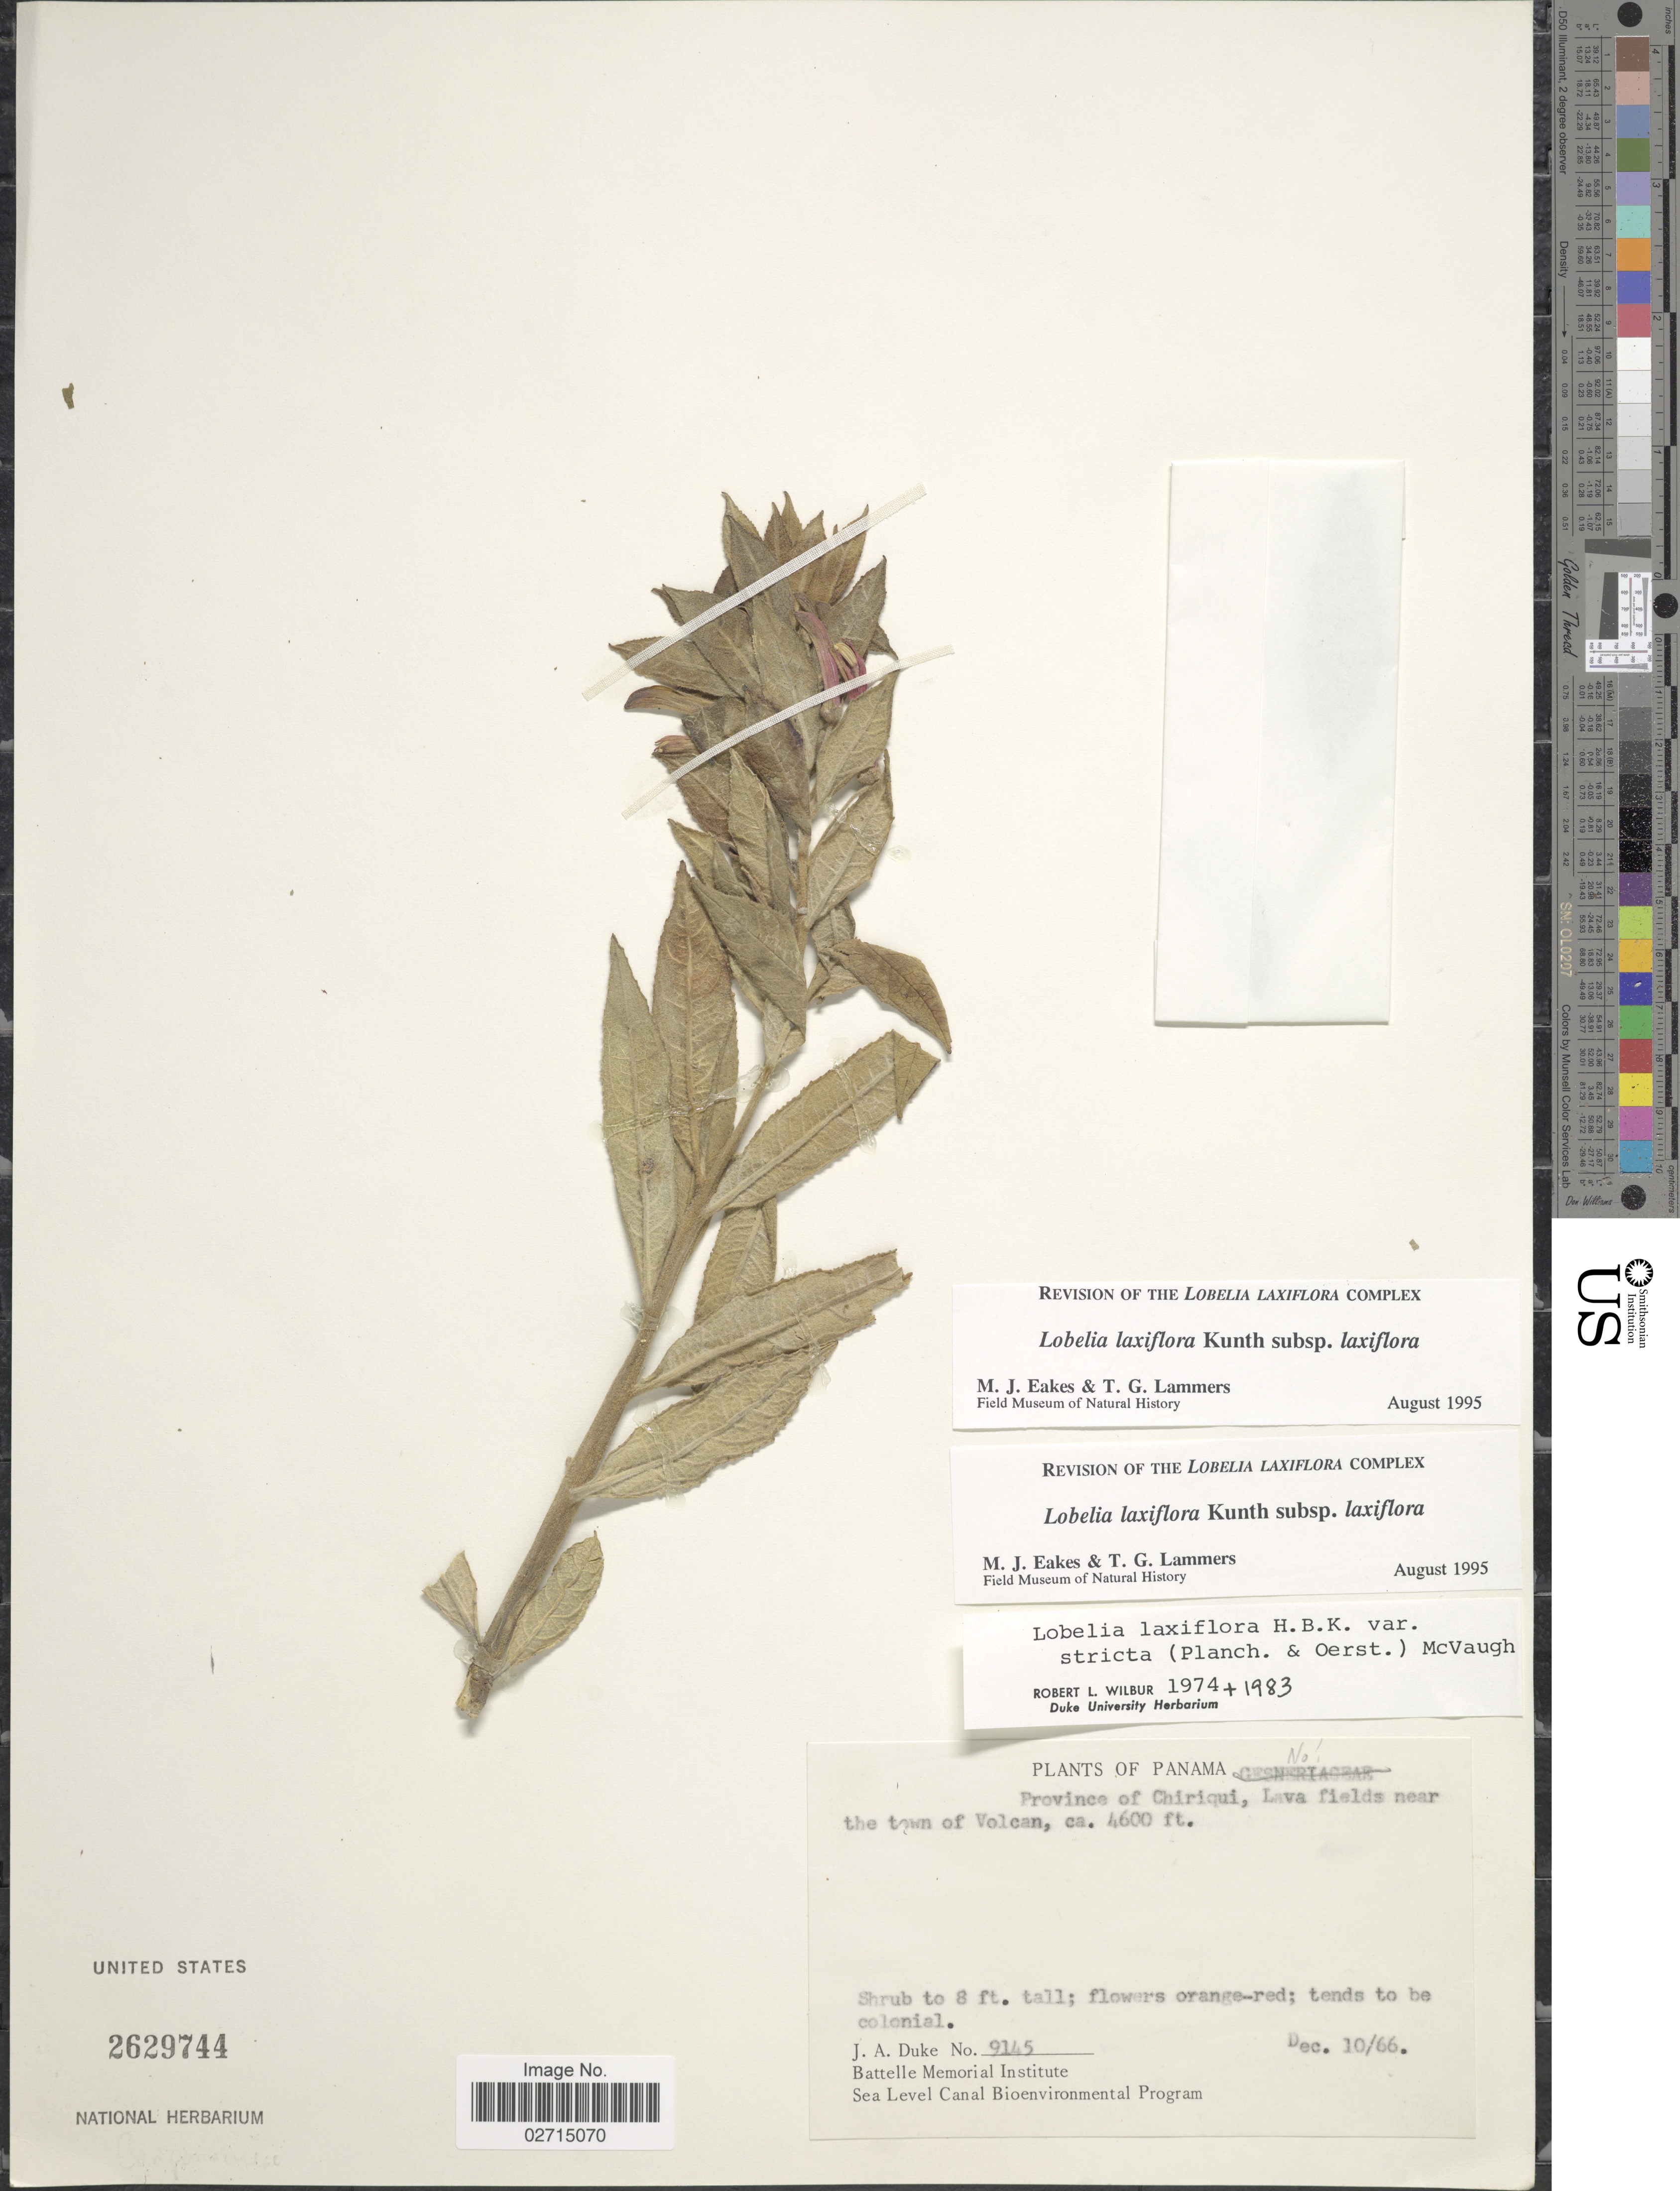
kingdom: Plantae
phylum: Tracheophyta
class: Magnoliopsida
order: Asterales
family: Campanulaceae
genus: Lobelia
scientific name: Lobelia laxiflora subsp. laxiflora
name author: Kunth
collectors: J. A. Duke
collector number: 9145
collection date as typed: Transcribed d/m/y: 10/12/66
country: Panama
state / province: Chiriqui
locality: Lava fields near the town of Volcan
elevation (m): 1402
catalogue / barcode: US 2629744